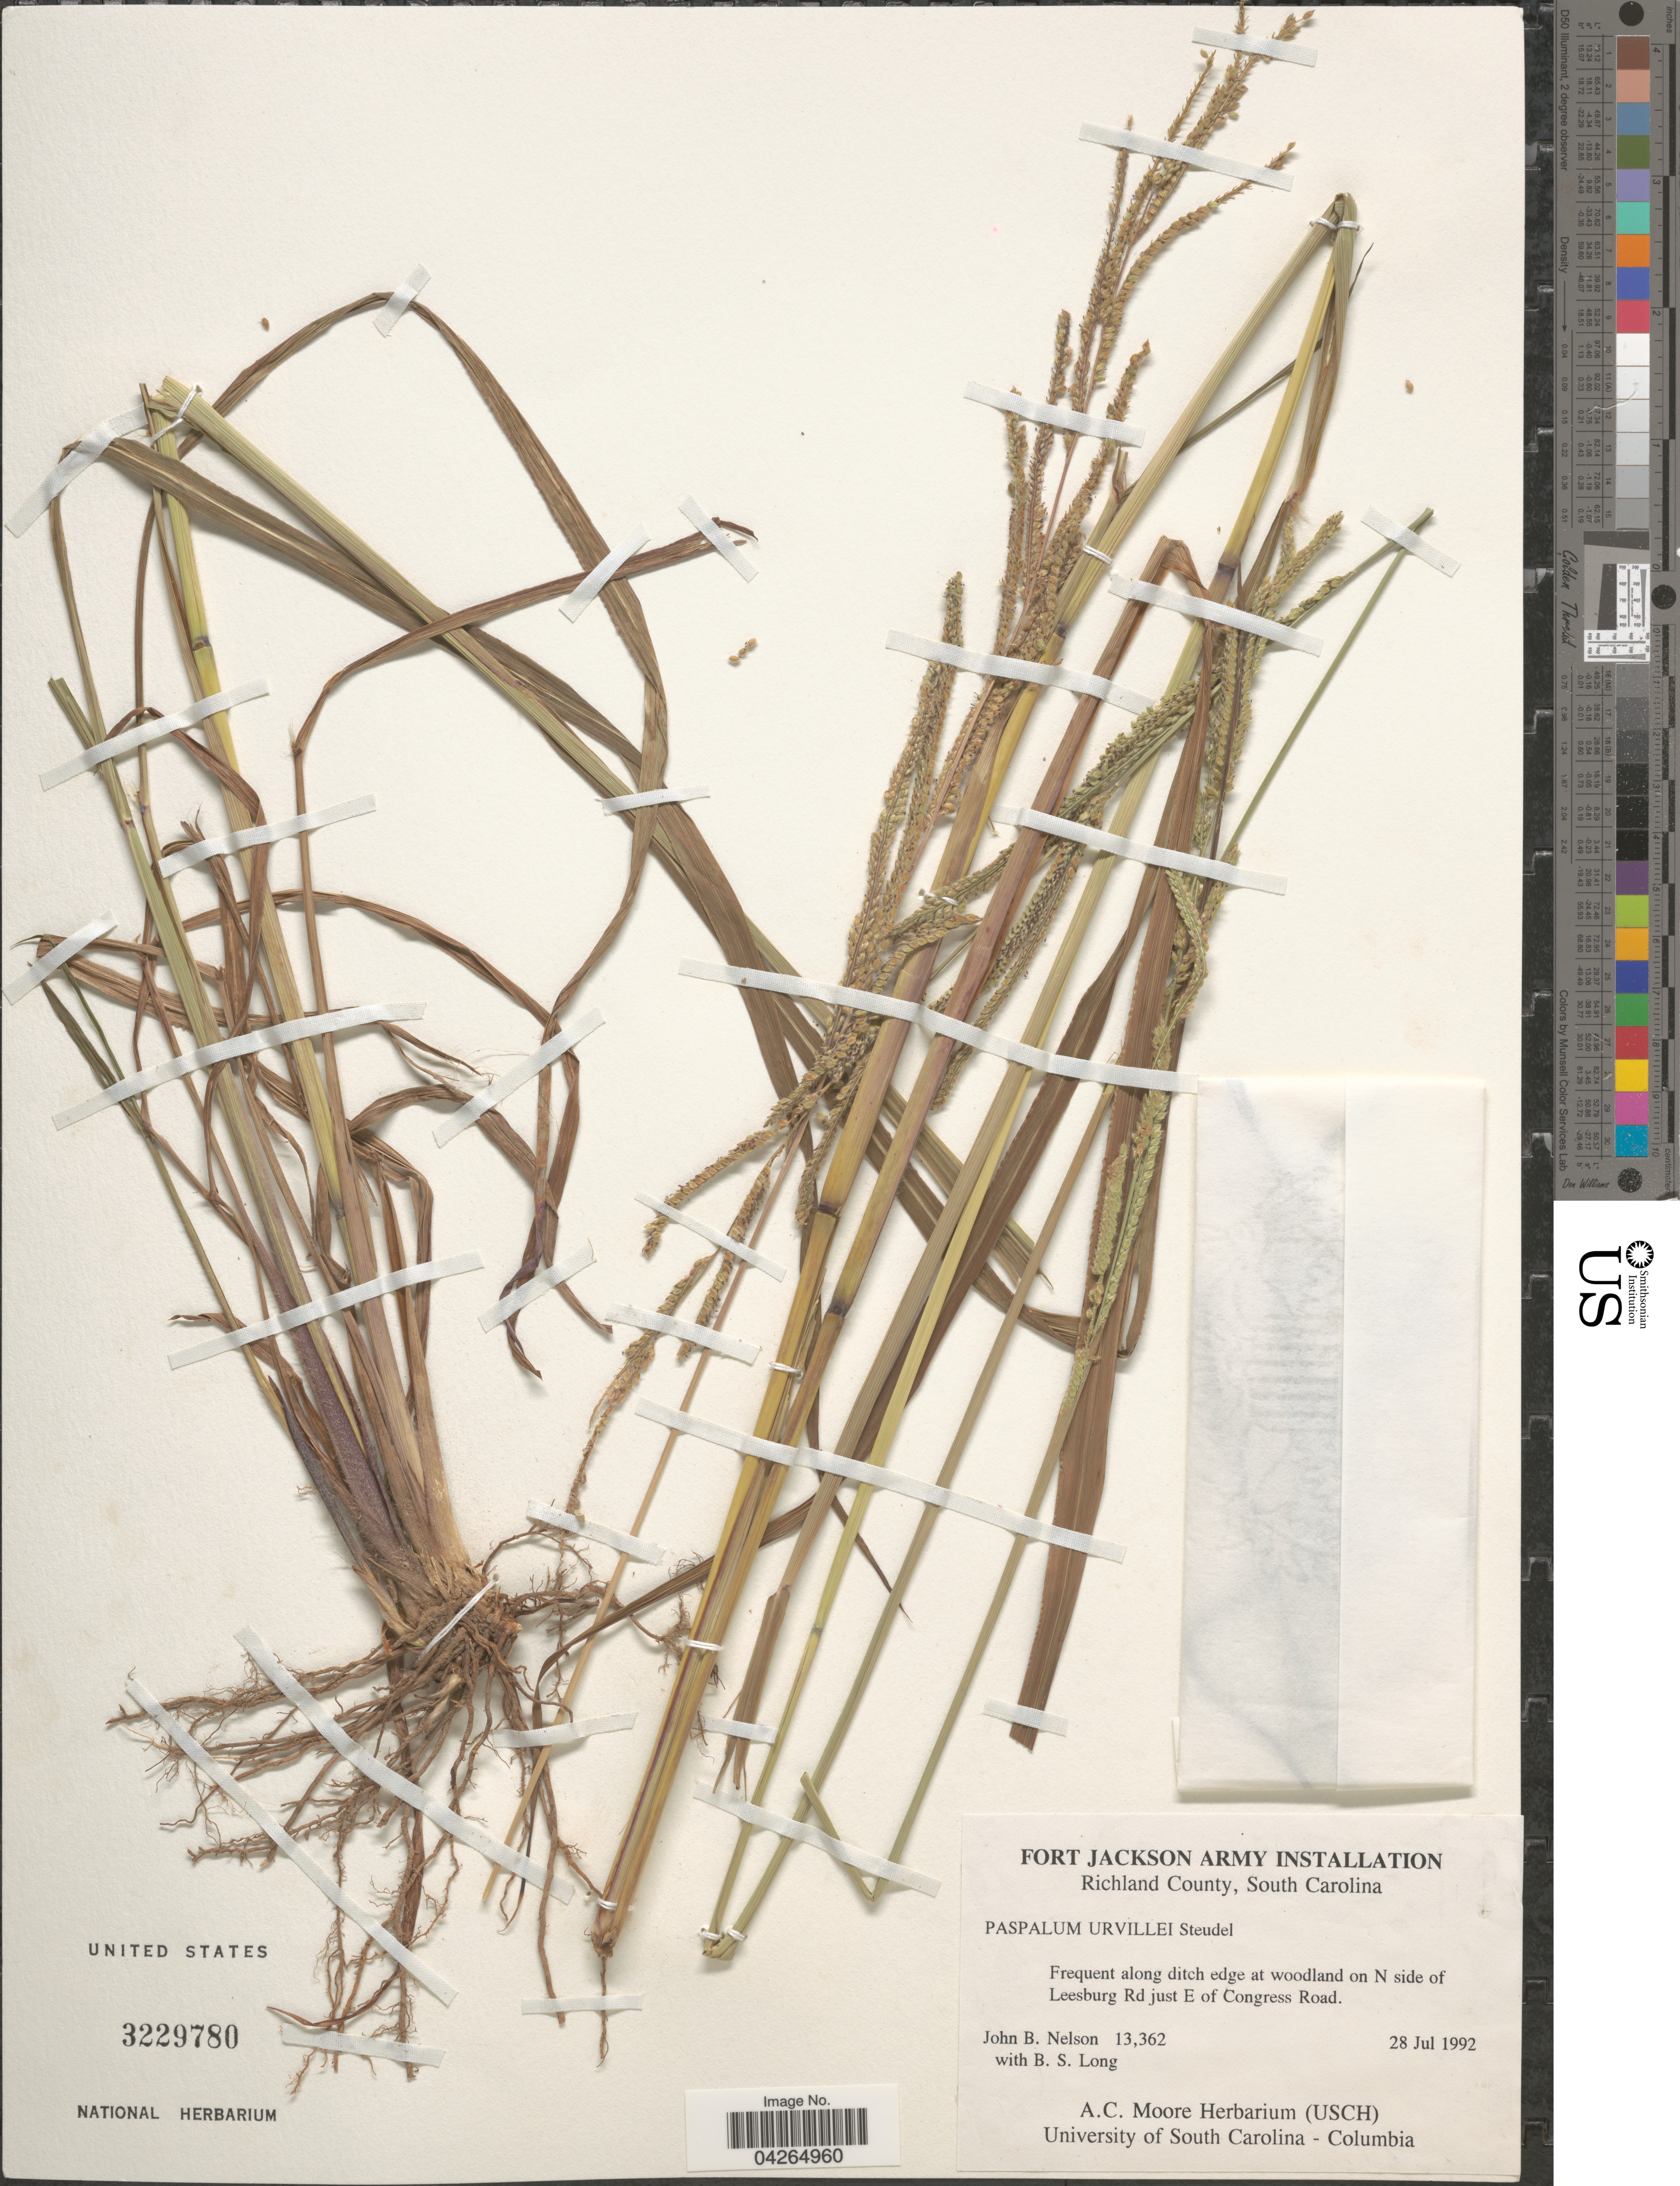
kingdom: Plantae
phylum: Tracheophyta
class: Liliopsida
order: Poales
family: Poaceae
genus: Paspalum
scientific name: Paspalum urvillei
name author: Steud.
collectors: J. B. Nelson & B. Long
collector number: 13362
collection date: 1992-07-28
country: United States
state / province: South Carolina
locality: Fort Jackson Army Installation. [unsure placement] Richland County. Frequent along ditch edge of woodland on N side of Leesburg Rd just E of Congress Road.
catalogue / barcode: US 3229780